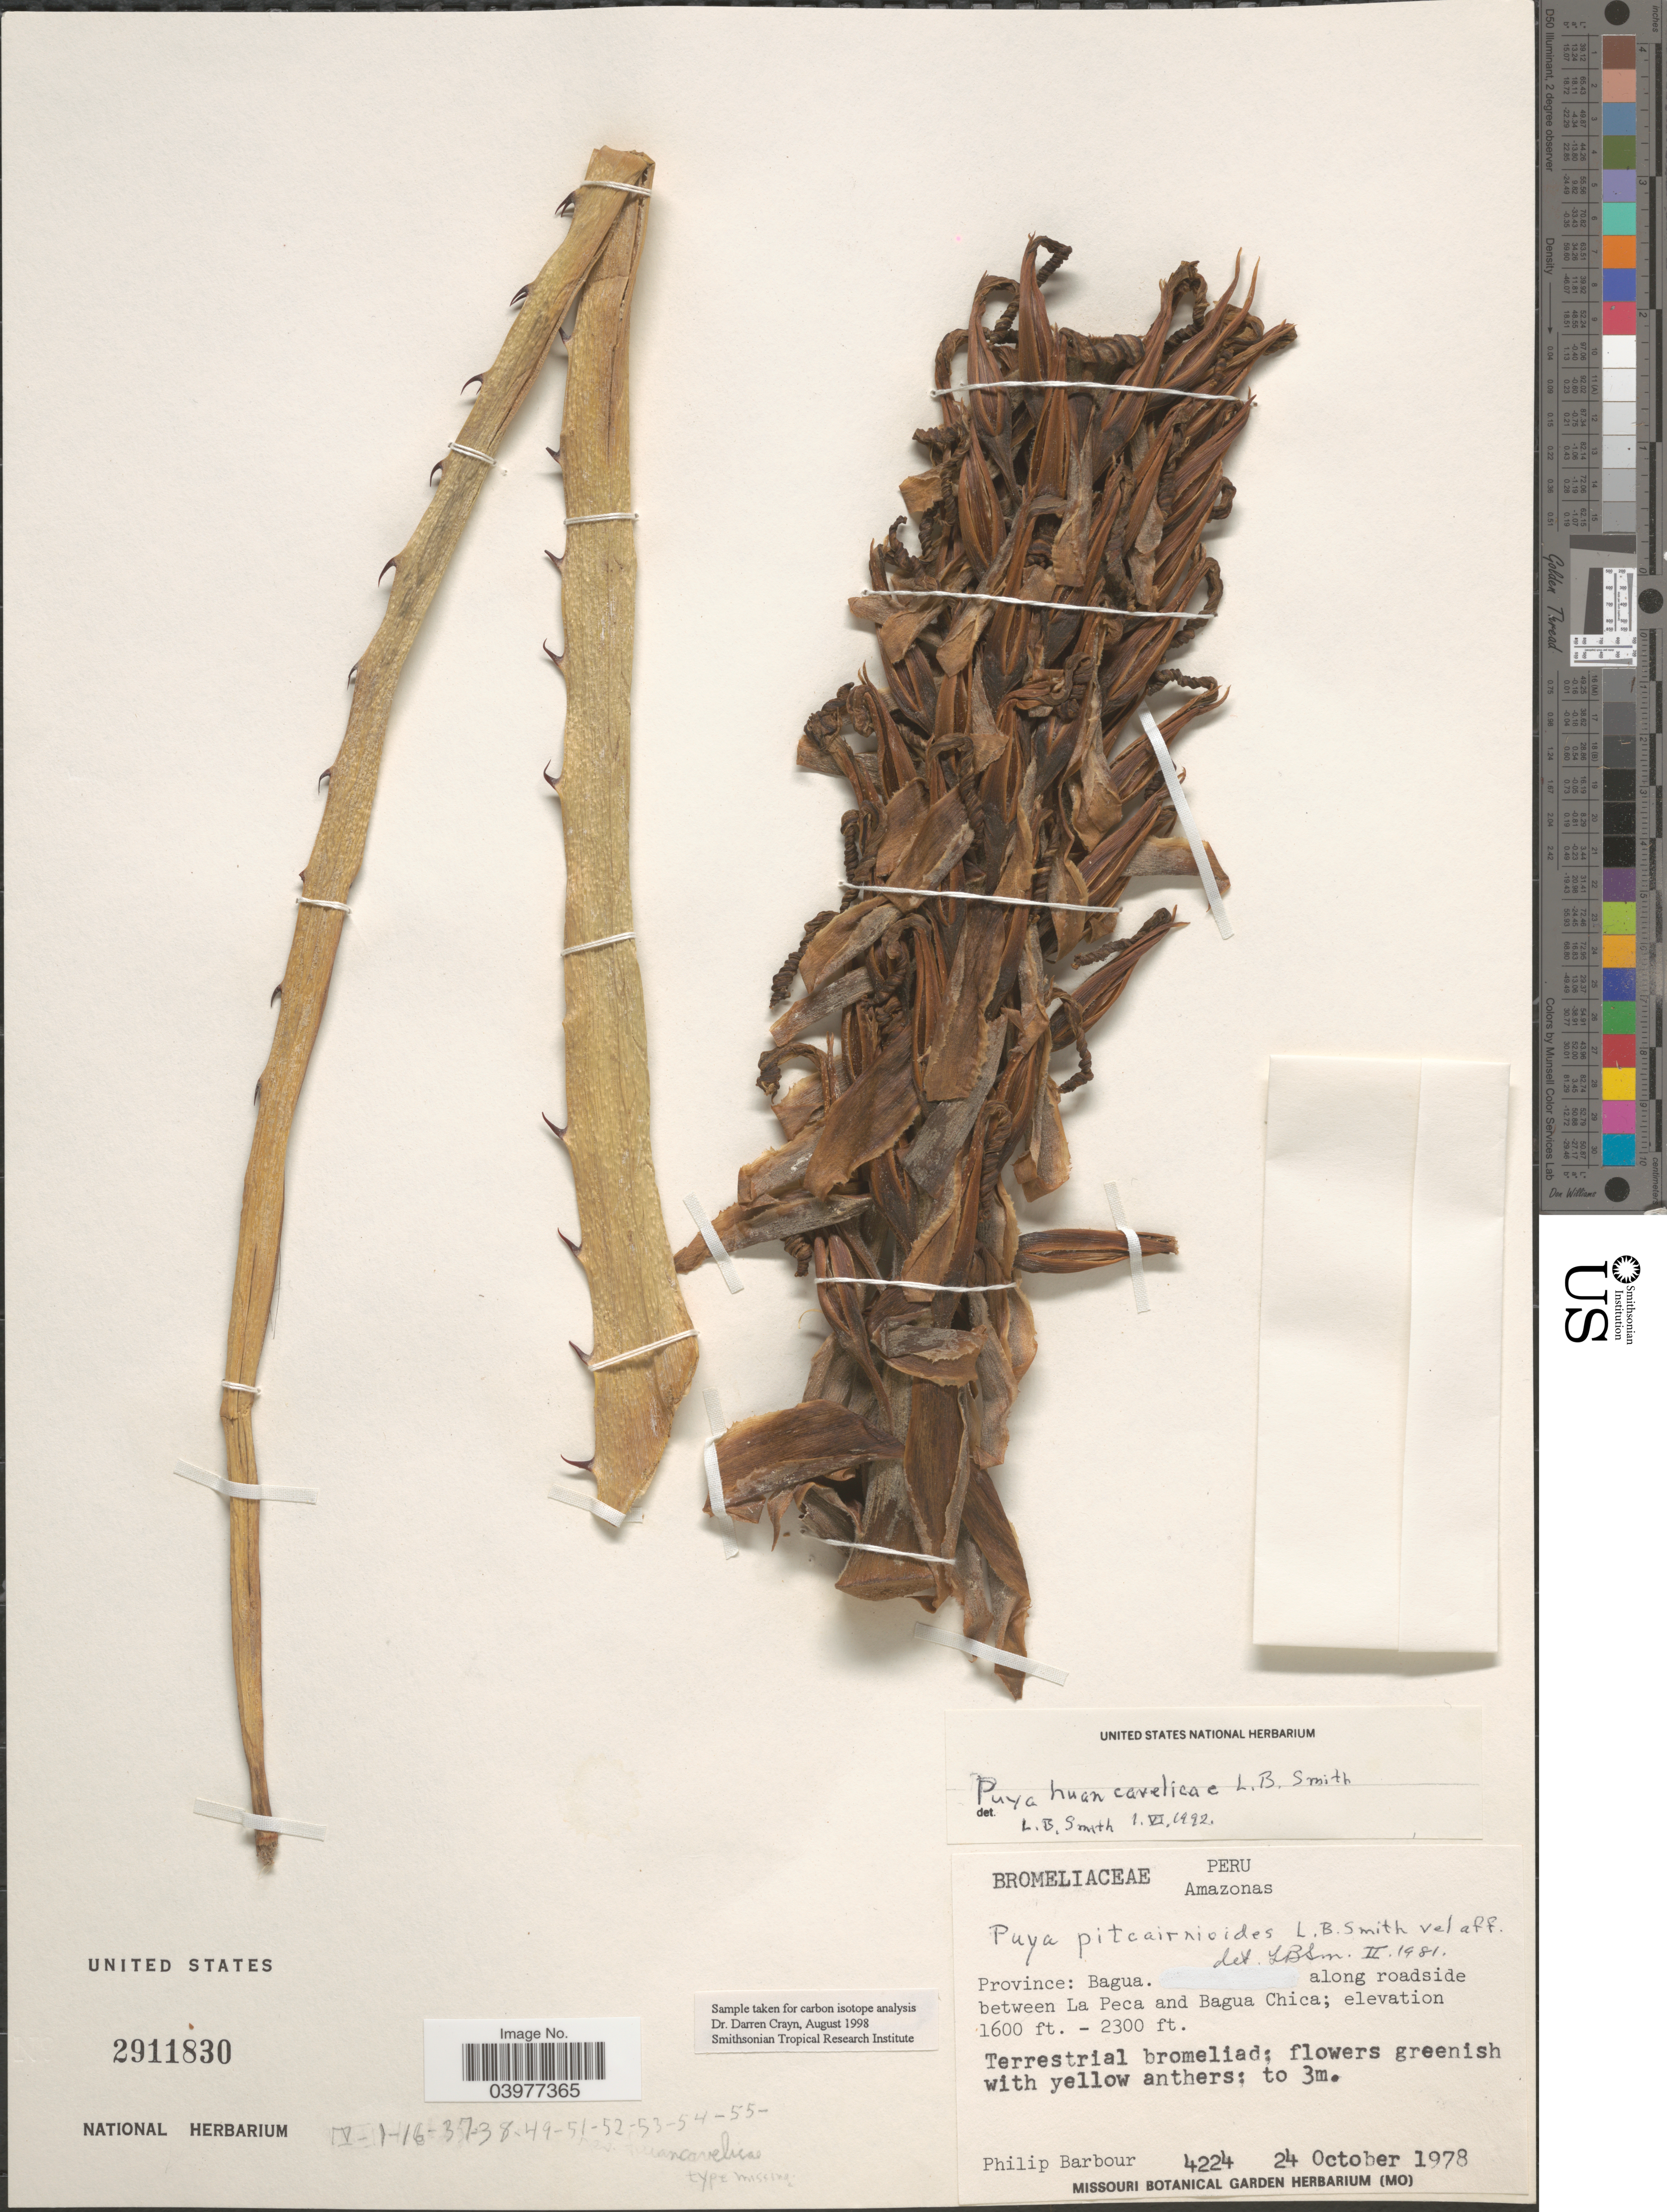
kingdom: Plantae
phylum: Tracheophyta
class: Liliopsida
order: Poales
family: Bromeliaceae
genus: Puya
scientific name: Puya huancavelicae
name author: L.B. Sm.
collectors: P. Barbour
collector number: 4224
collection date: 1978-10-24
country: Peru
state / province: Amazonas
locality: Province: Bagua. along roadside between La Peca and Bagua Chica.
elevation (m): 488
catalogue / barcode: US 2911830